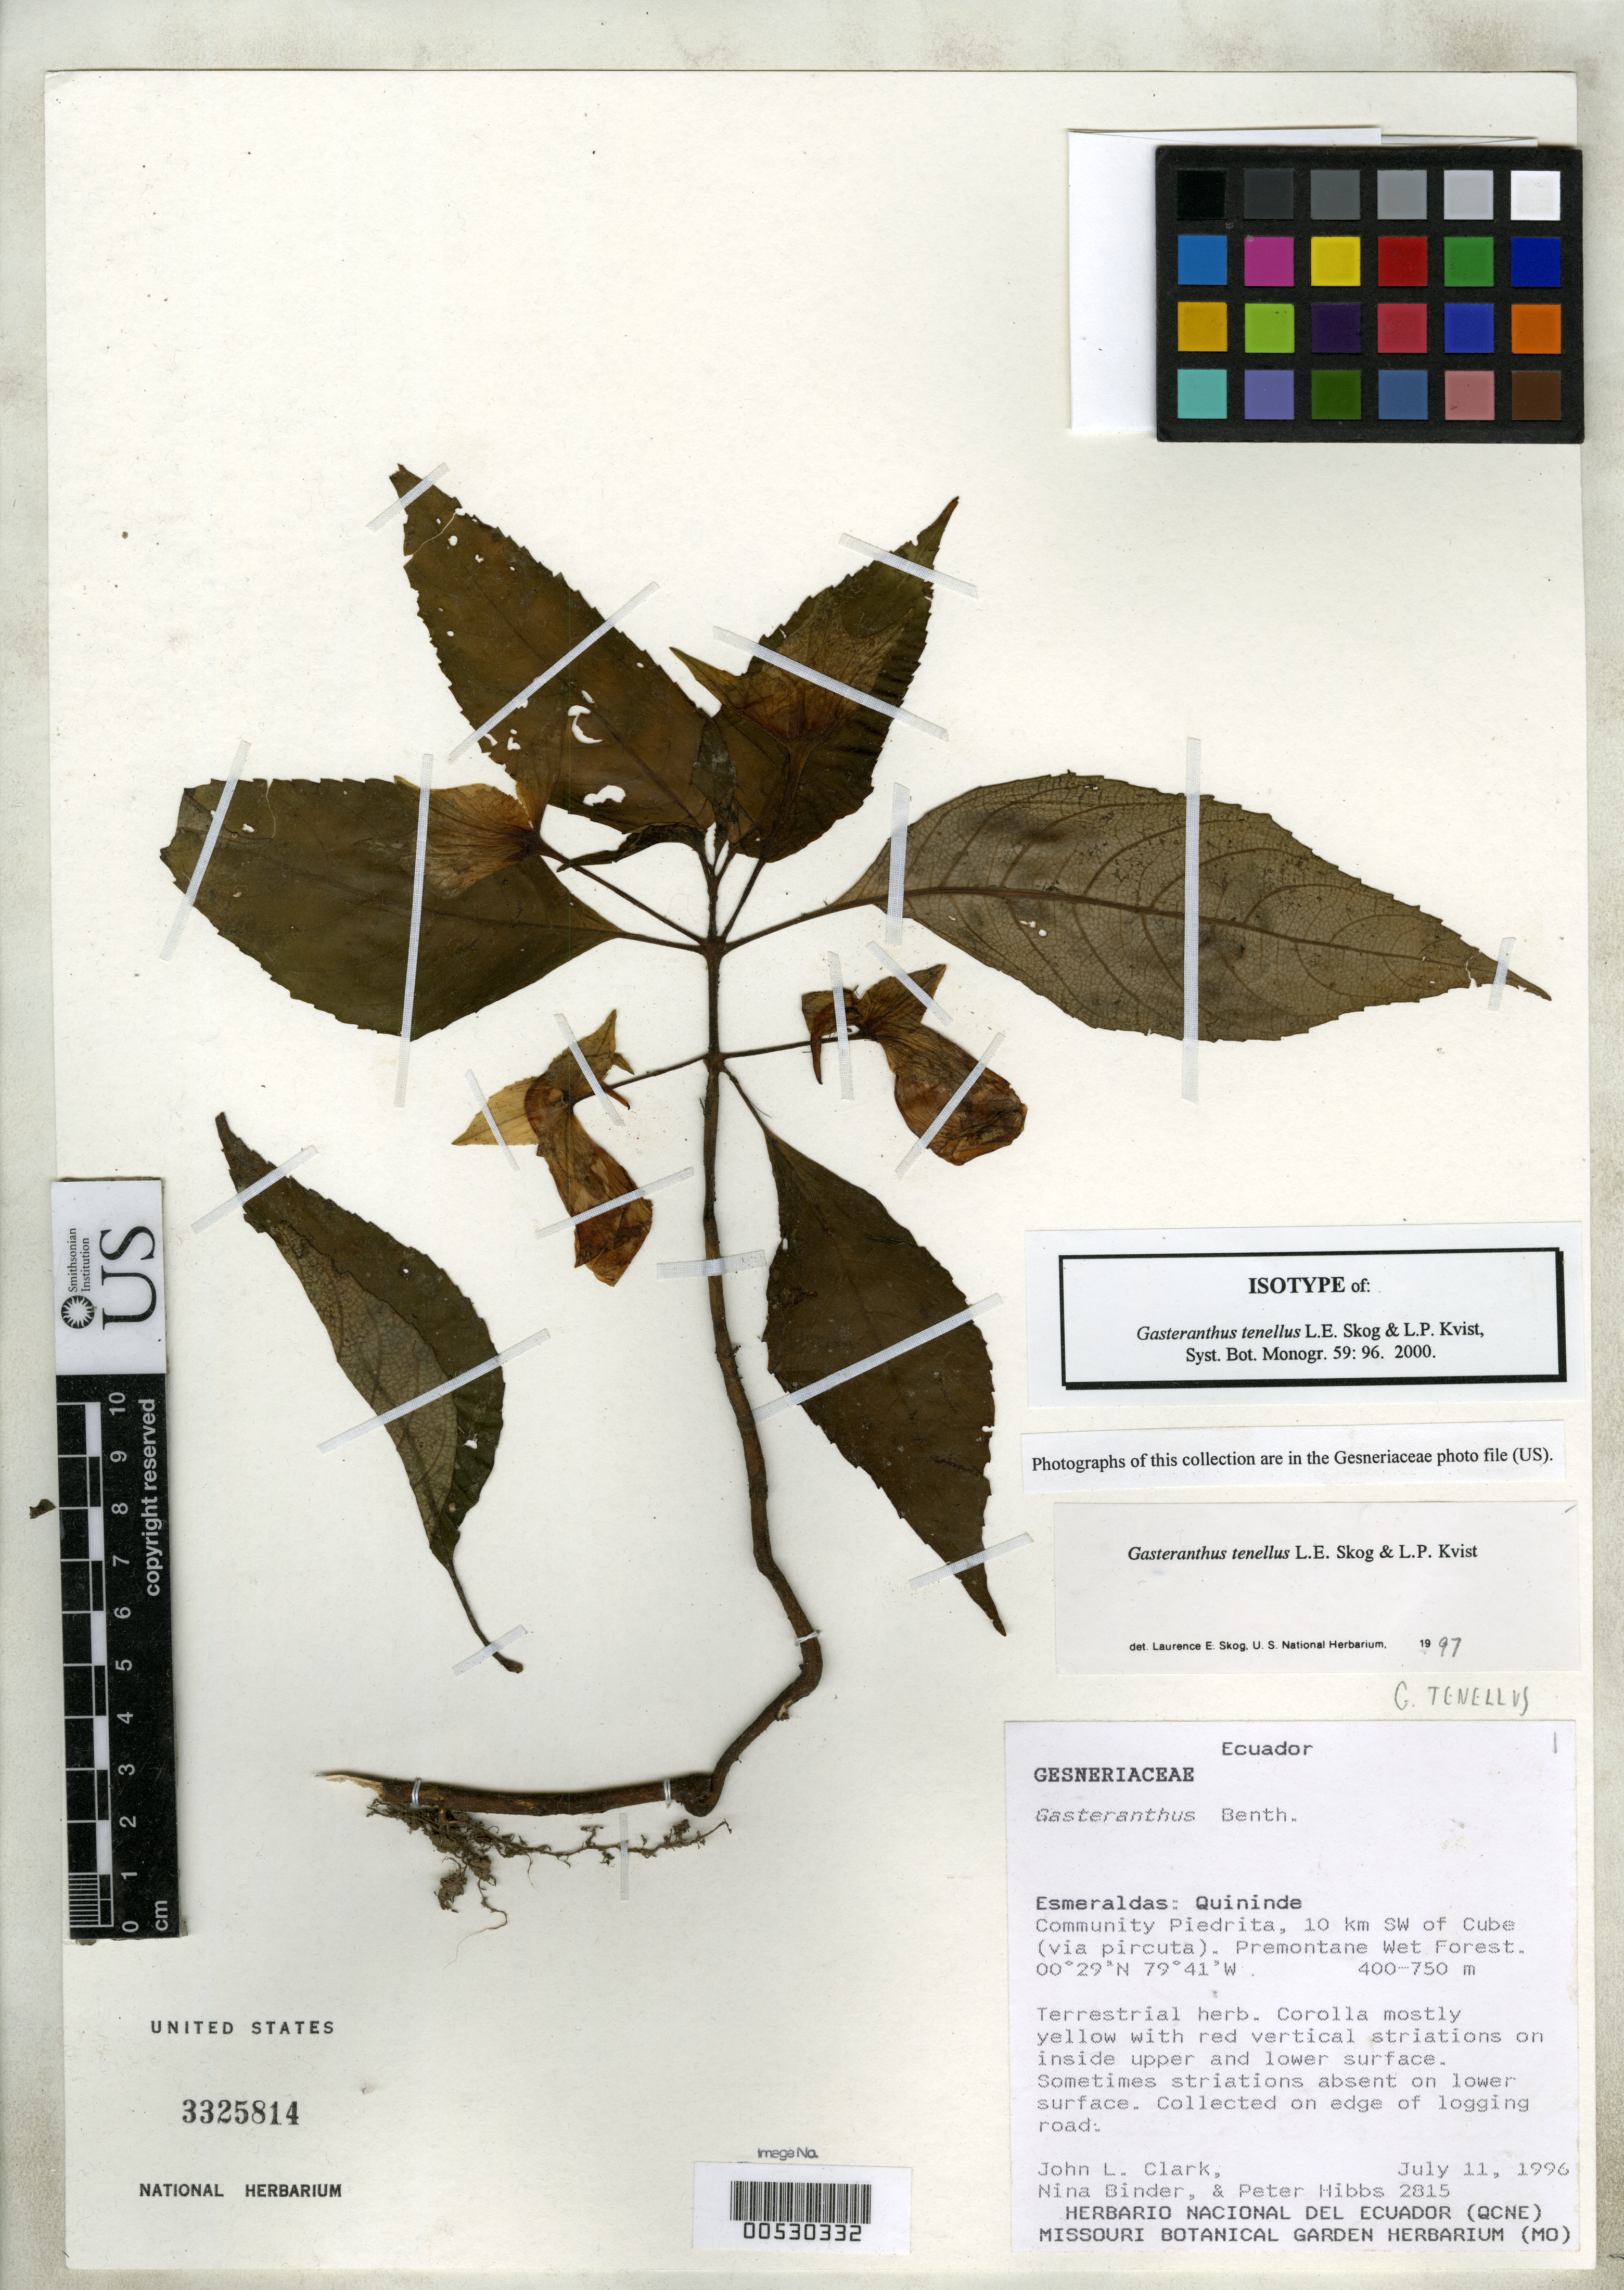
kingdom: Plantae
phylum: Tracheophyta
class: Magnoliopsida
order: Lamiales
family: Gesneriaceae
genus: Gasteranthus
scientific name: Gasteranthus tenellus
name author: L.E. Skog & L.P. Kvist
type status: Isotype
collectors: J. L. Clark, N. Binder & P. Hibbs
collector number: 2815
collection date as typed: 11 Jul 1996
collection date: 1996-07-11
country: Ecuador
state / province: Esmeraldas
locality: Quininde, Piedrita, SW of Cube.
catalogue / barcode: US 3325814